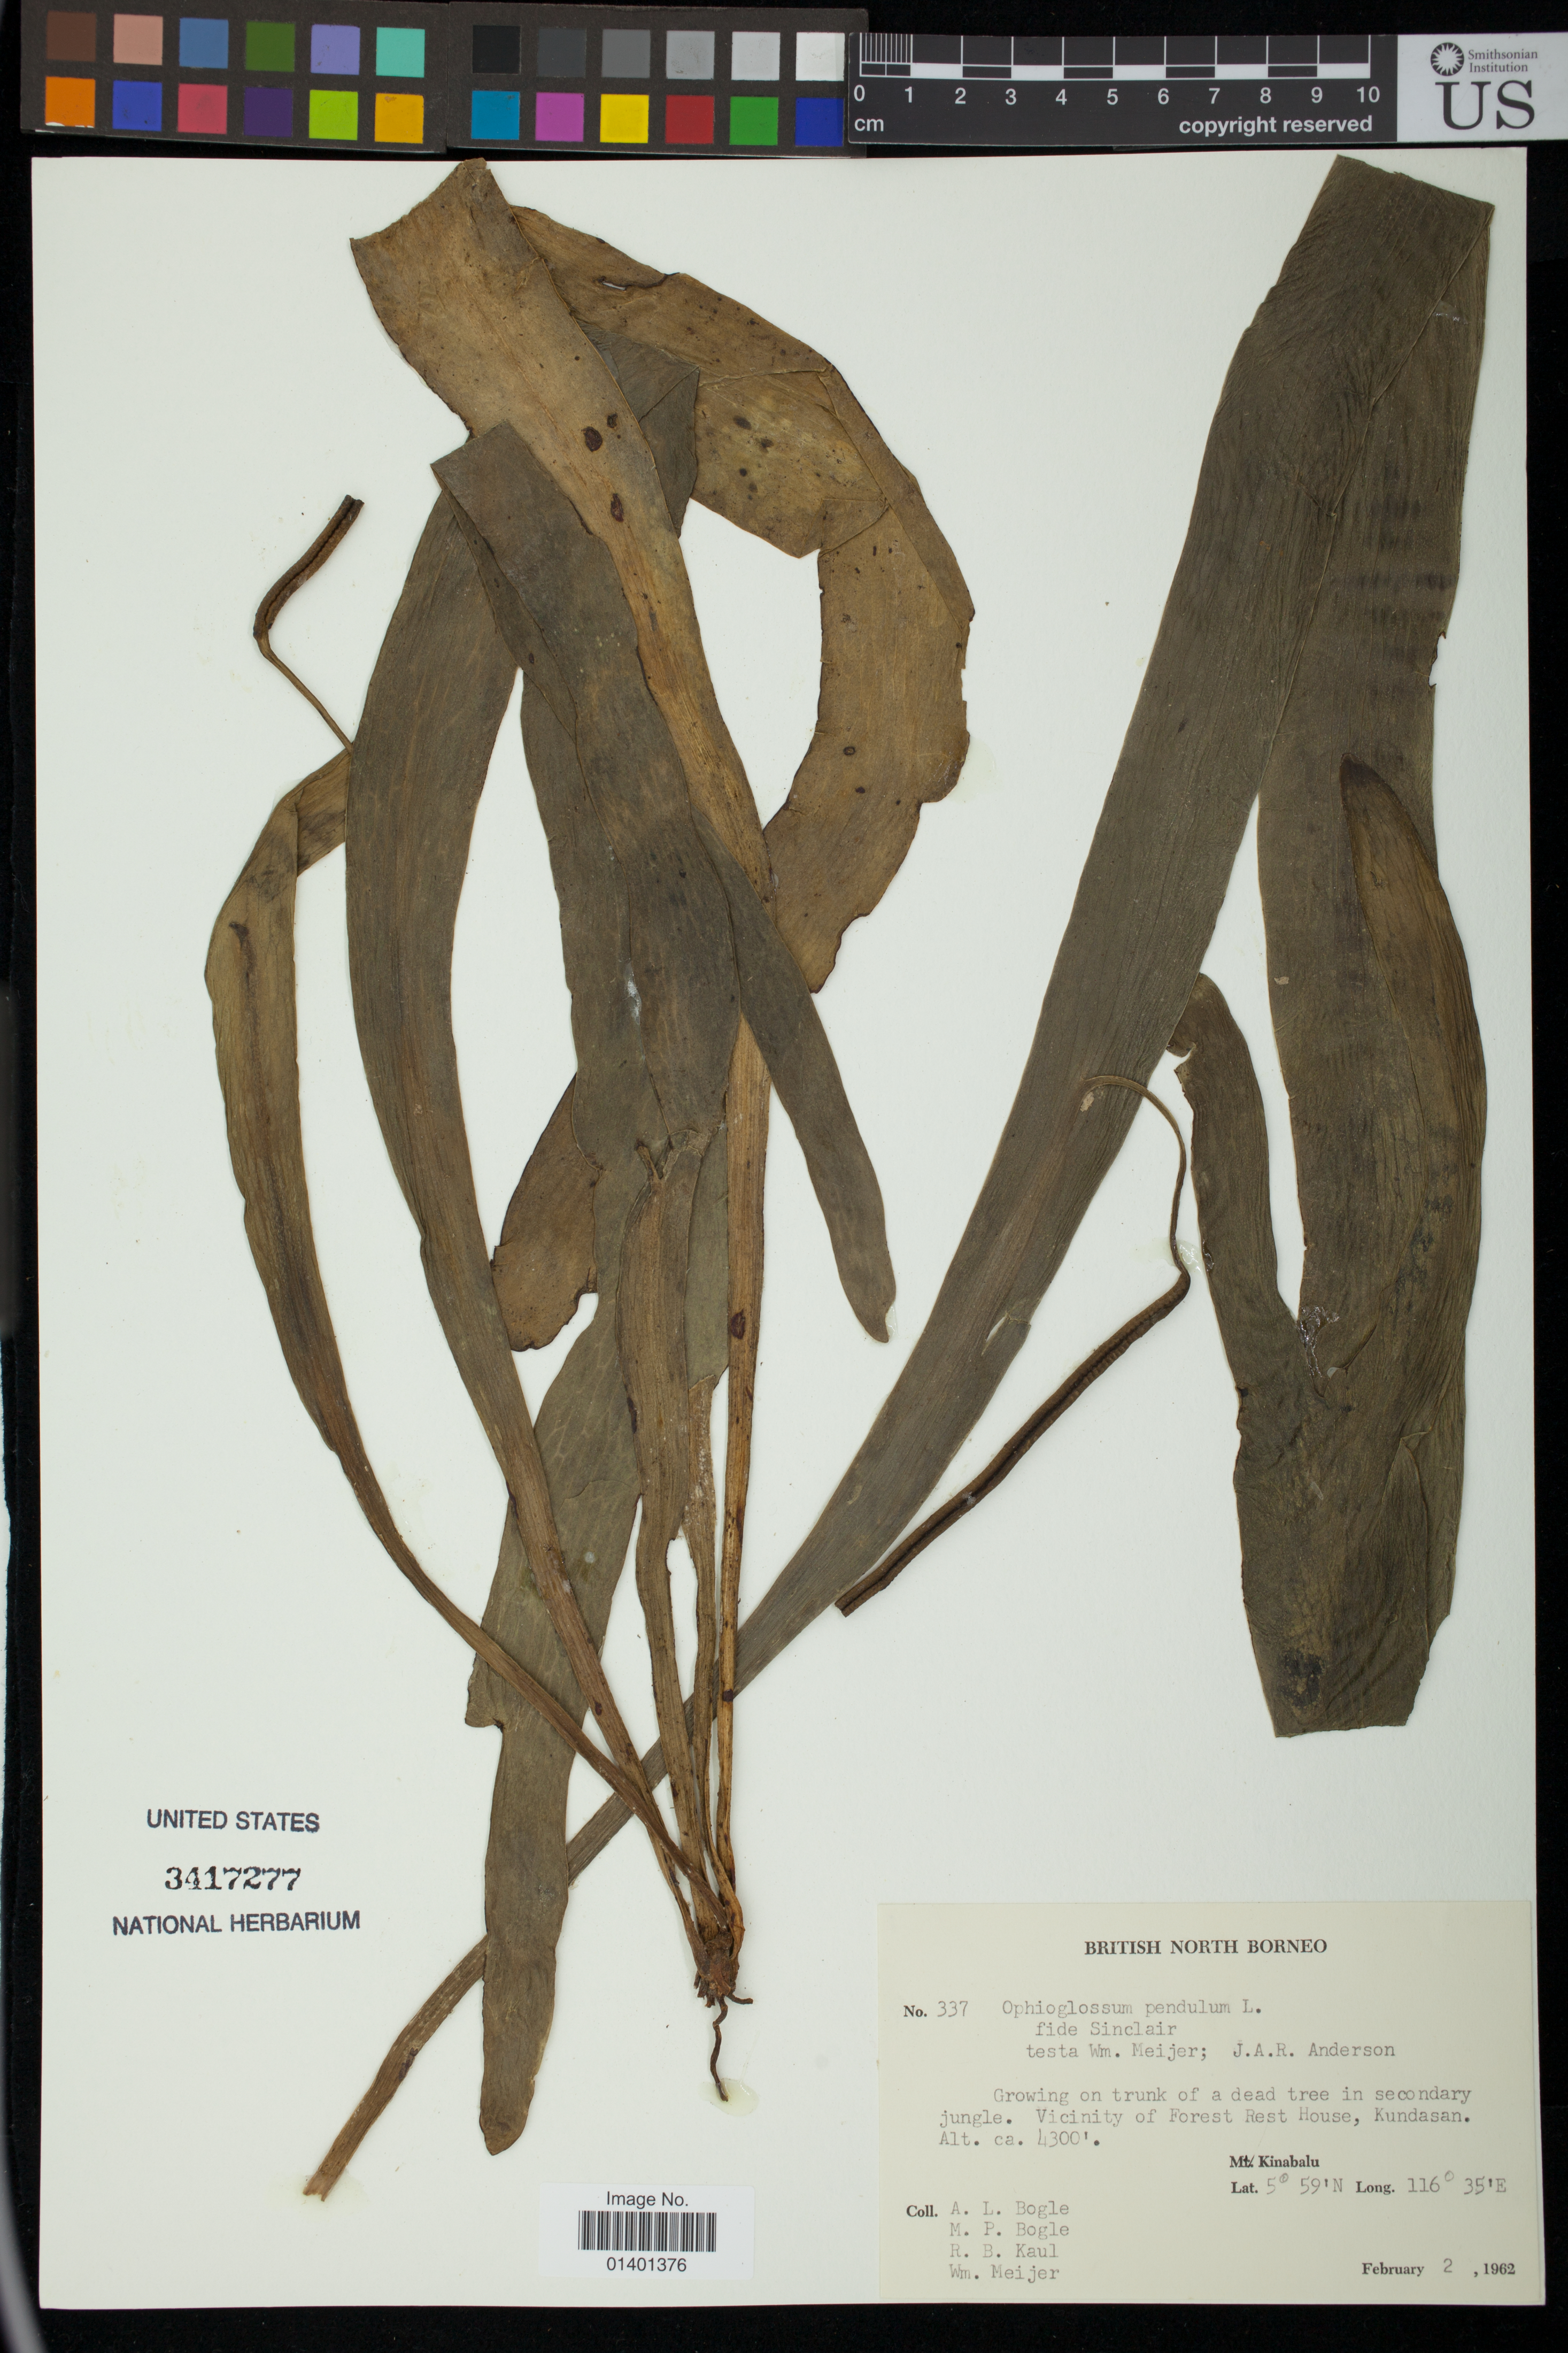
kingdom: Plantae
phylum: Tracheophyta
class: Polypodiopsida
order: Ophioglossales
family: Ophioglossaceae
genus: Ophioglossum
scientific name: Ophioglossum pendulum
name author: L.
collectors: Bogle, A.L., M. Bogle, R. Kaul & -- Meijer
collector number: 337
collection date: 1962-02-02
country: Malaysia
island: Borneo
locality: British North Borneo. Vicinity of Forest Rest House, Kundasan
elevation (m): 1311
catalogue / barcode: US 3417277